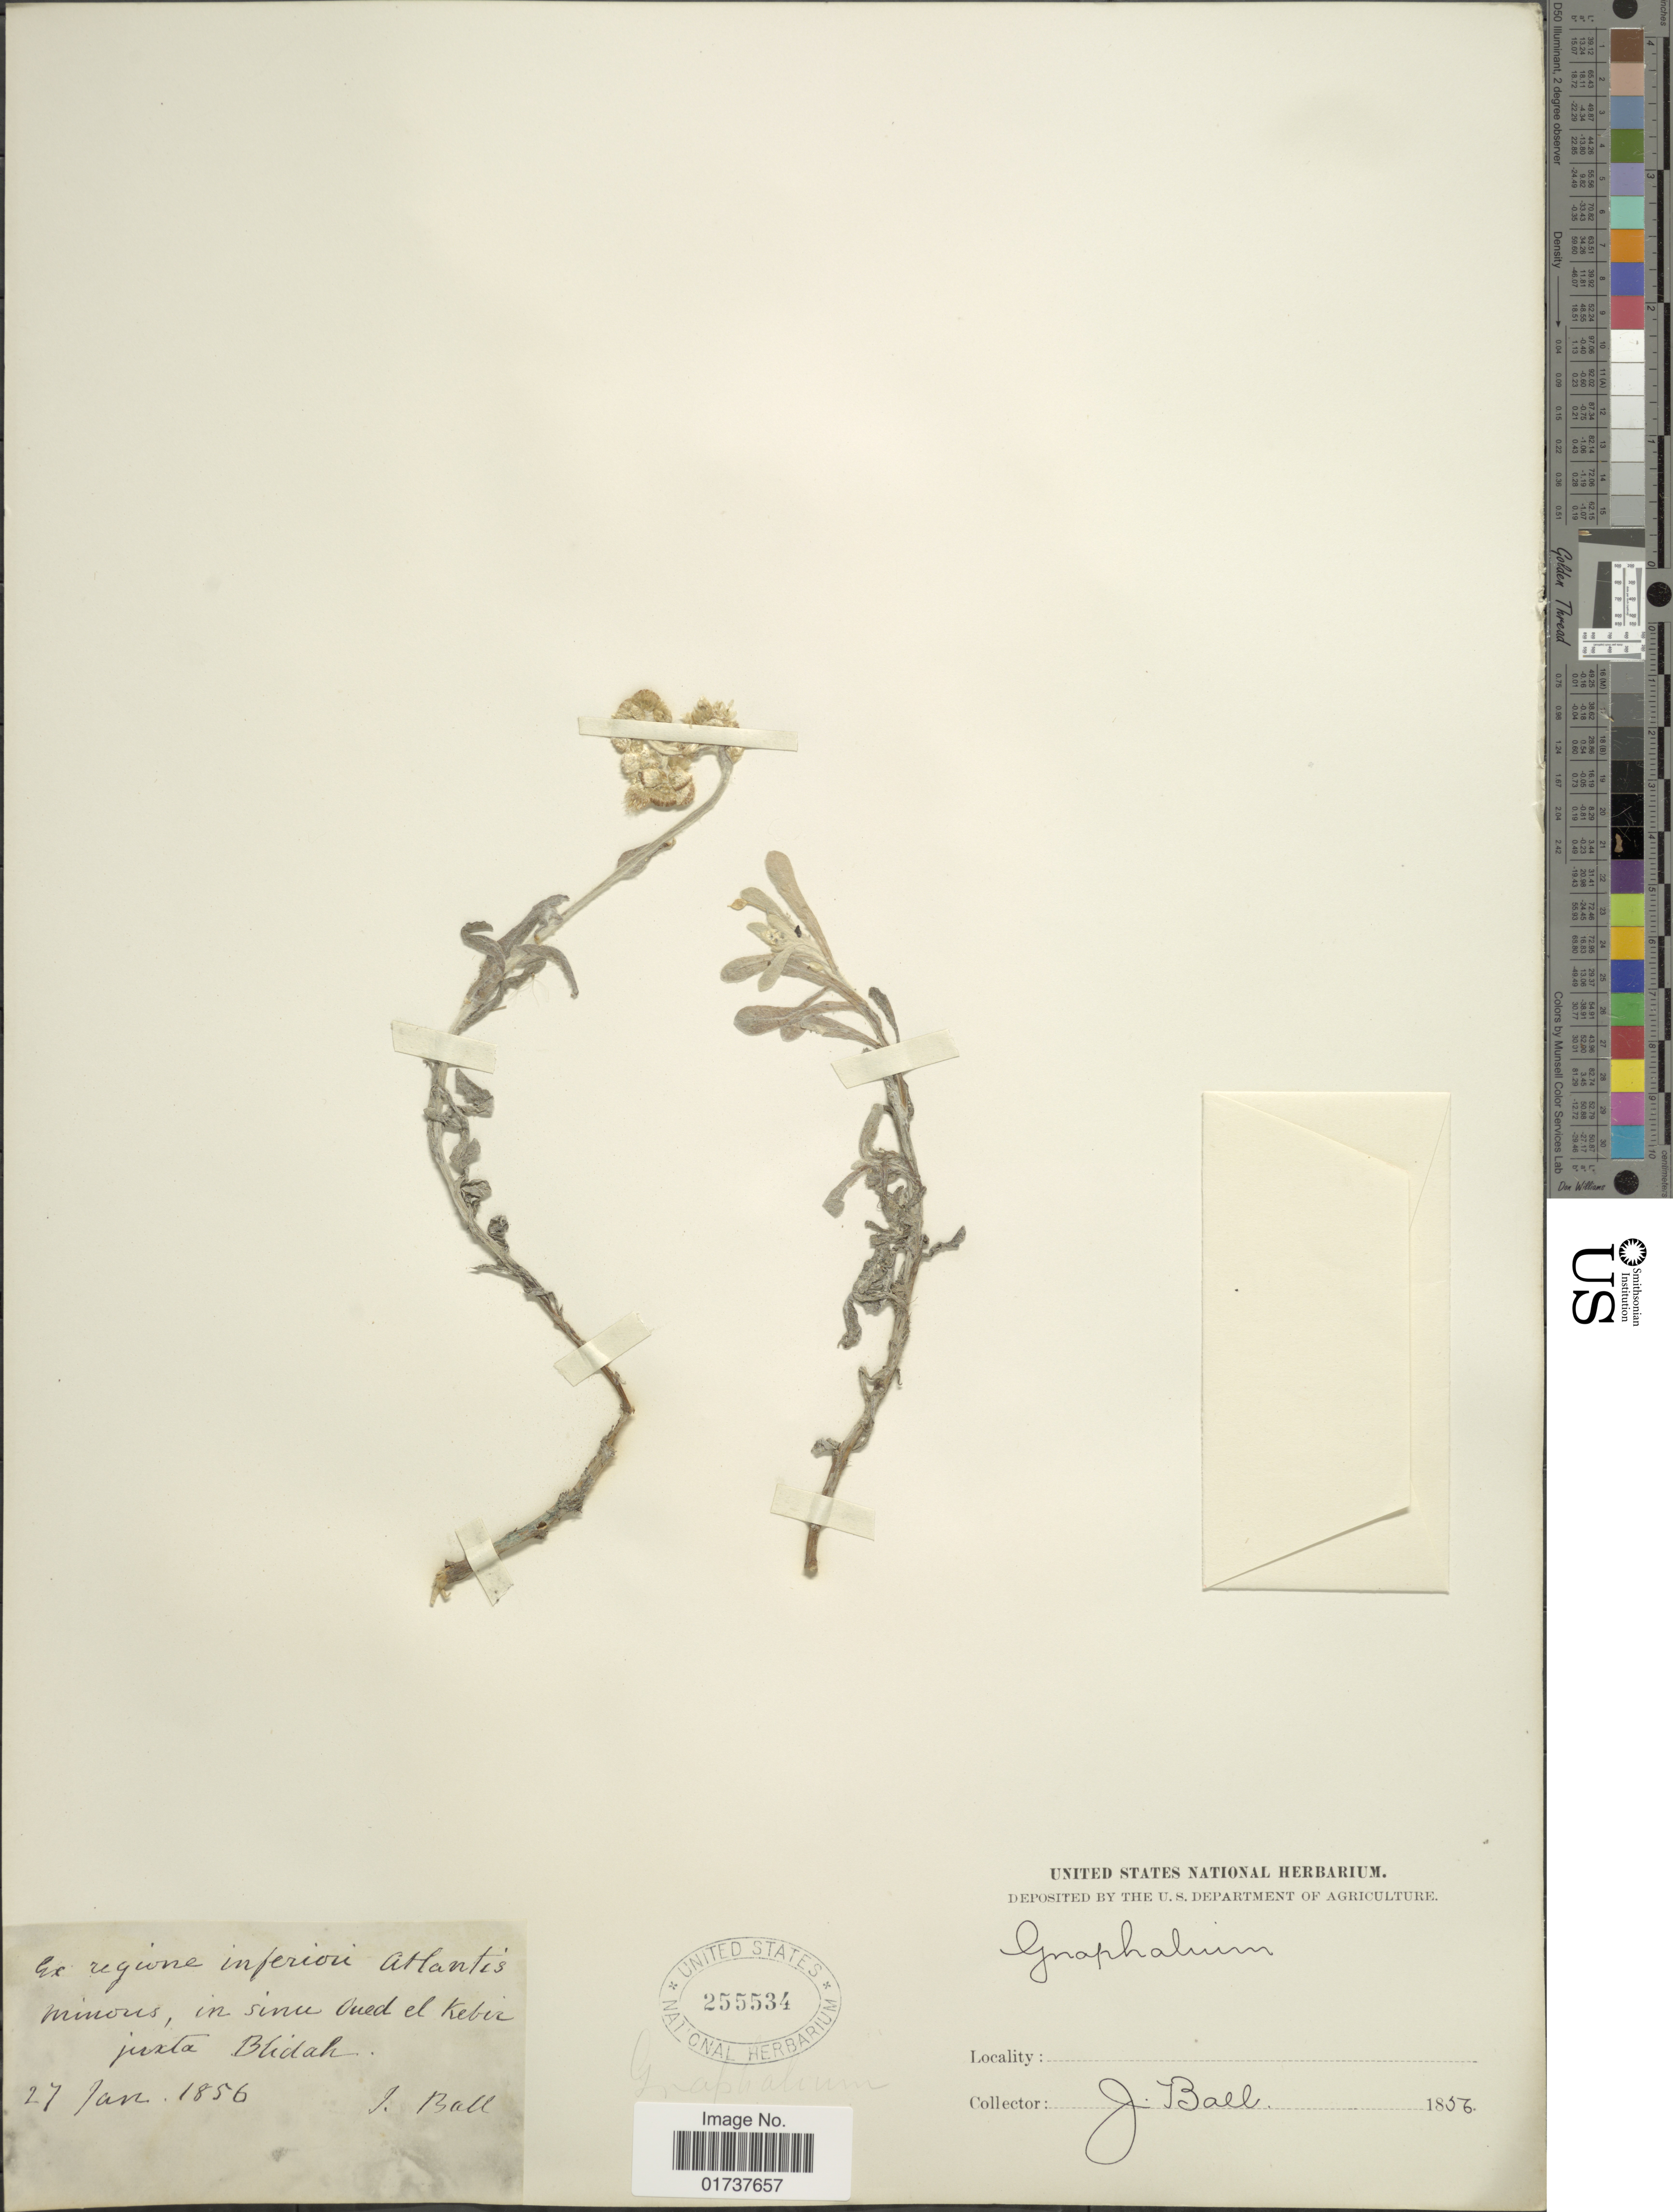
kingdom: Plantae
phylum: Tracheophyta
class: Magnoliopsida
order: Asterales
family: Asteraceae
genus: Gnaphalium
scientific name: Gnaphalium sp.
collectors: J. Ball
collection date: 1856-01-27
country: Algeria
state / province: Skikda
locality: Ex regione inferiori Atlantis minoris, in sinu Oued el Keber juxta Blidah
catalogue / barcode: US 255534